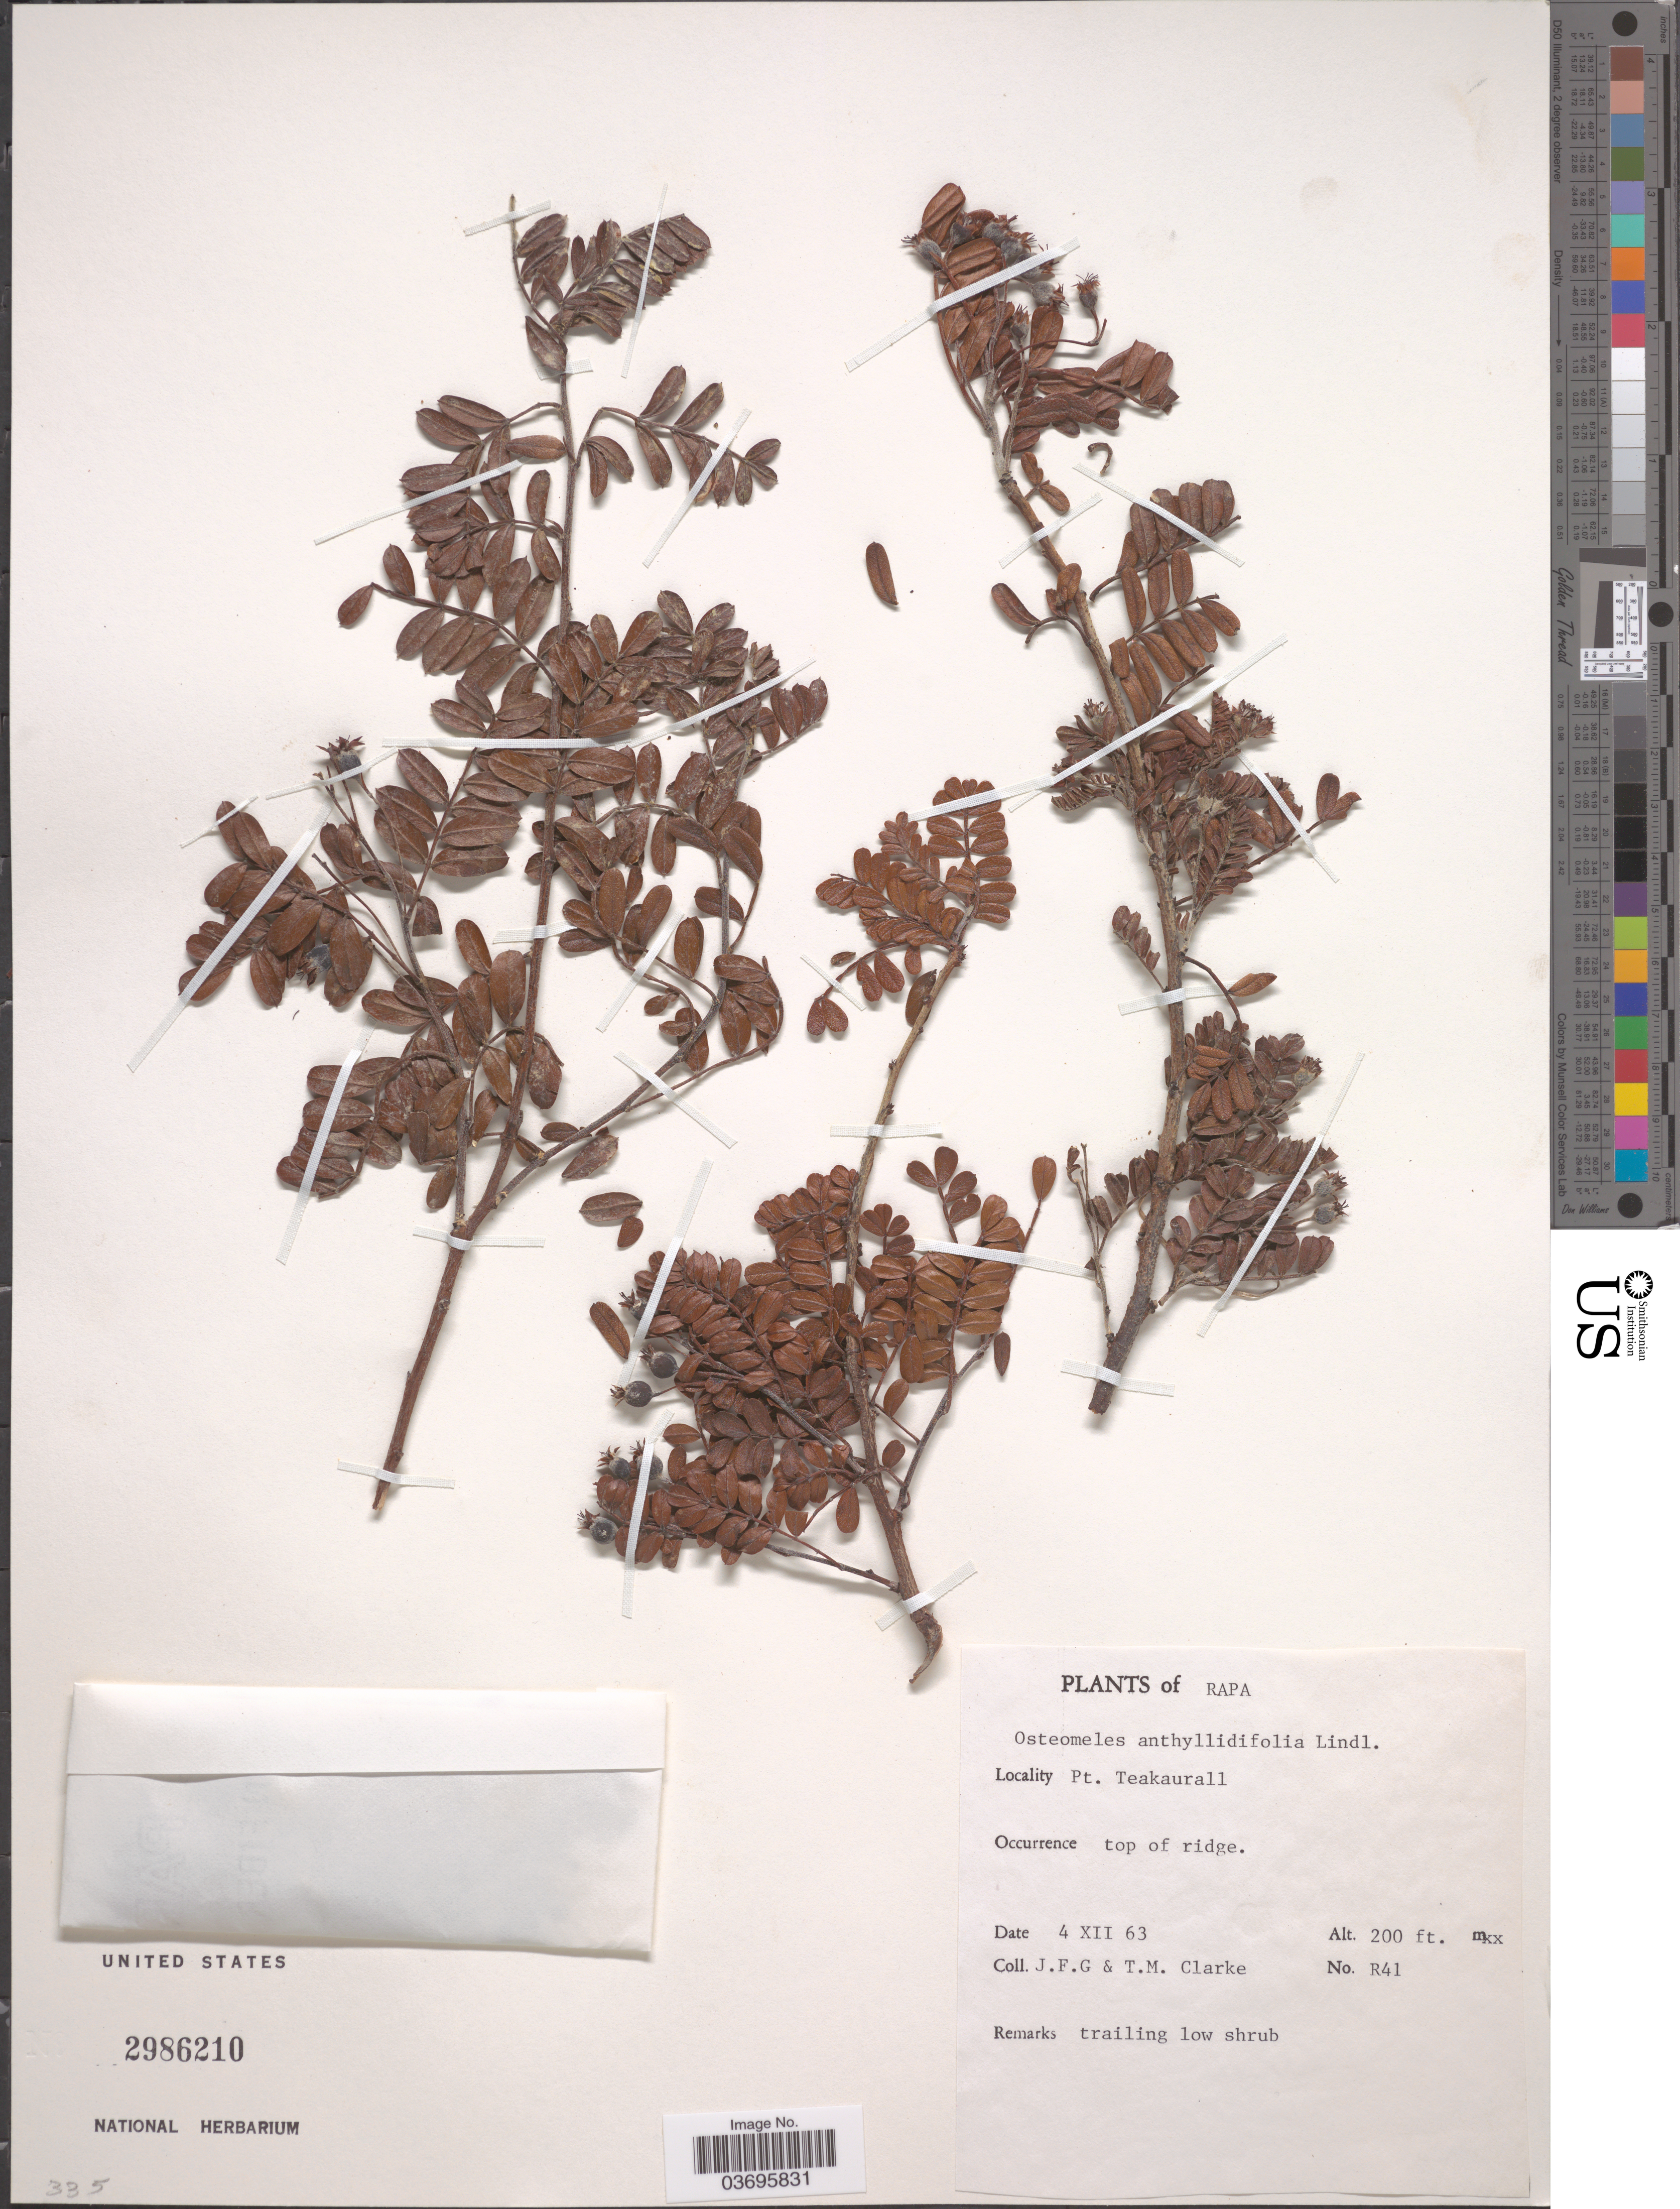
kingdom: Plantae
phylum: Tracheophyta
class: Magnoliopsida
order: Rosales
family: Rosaceae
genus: Osteomeles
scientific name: Osteomeles anthyllidifolia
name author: (Small) Lindl.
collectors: J. F. Clarke & T. M. Clarke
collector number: R41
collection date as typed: Transcribed d/m/y: 4/12/63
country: French Polynesia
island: Rapa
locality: Rapa. Pt. Teakaurall. Top of ridge.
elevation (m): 61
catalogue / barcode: US 2986210